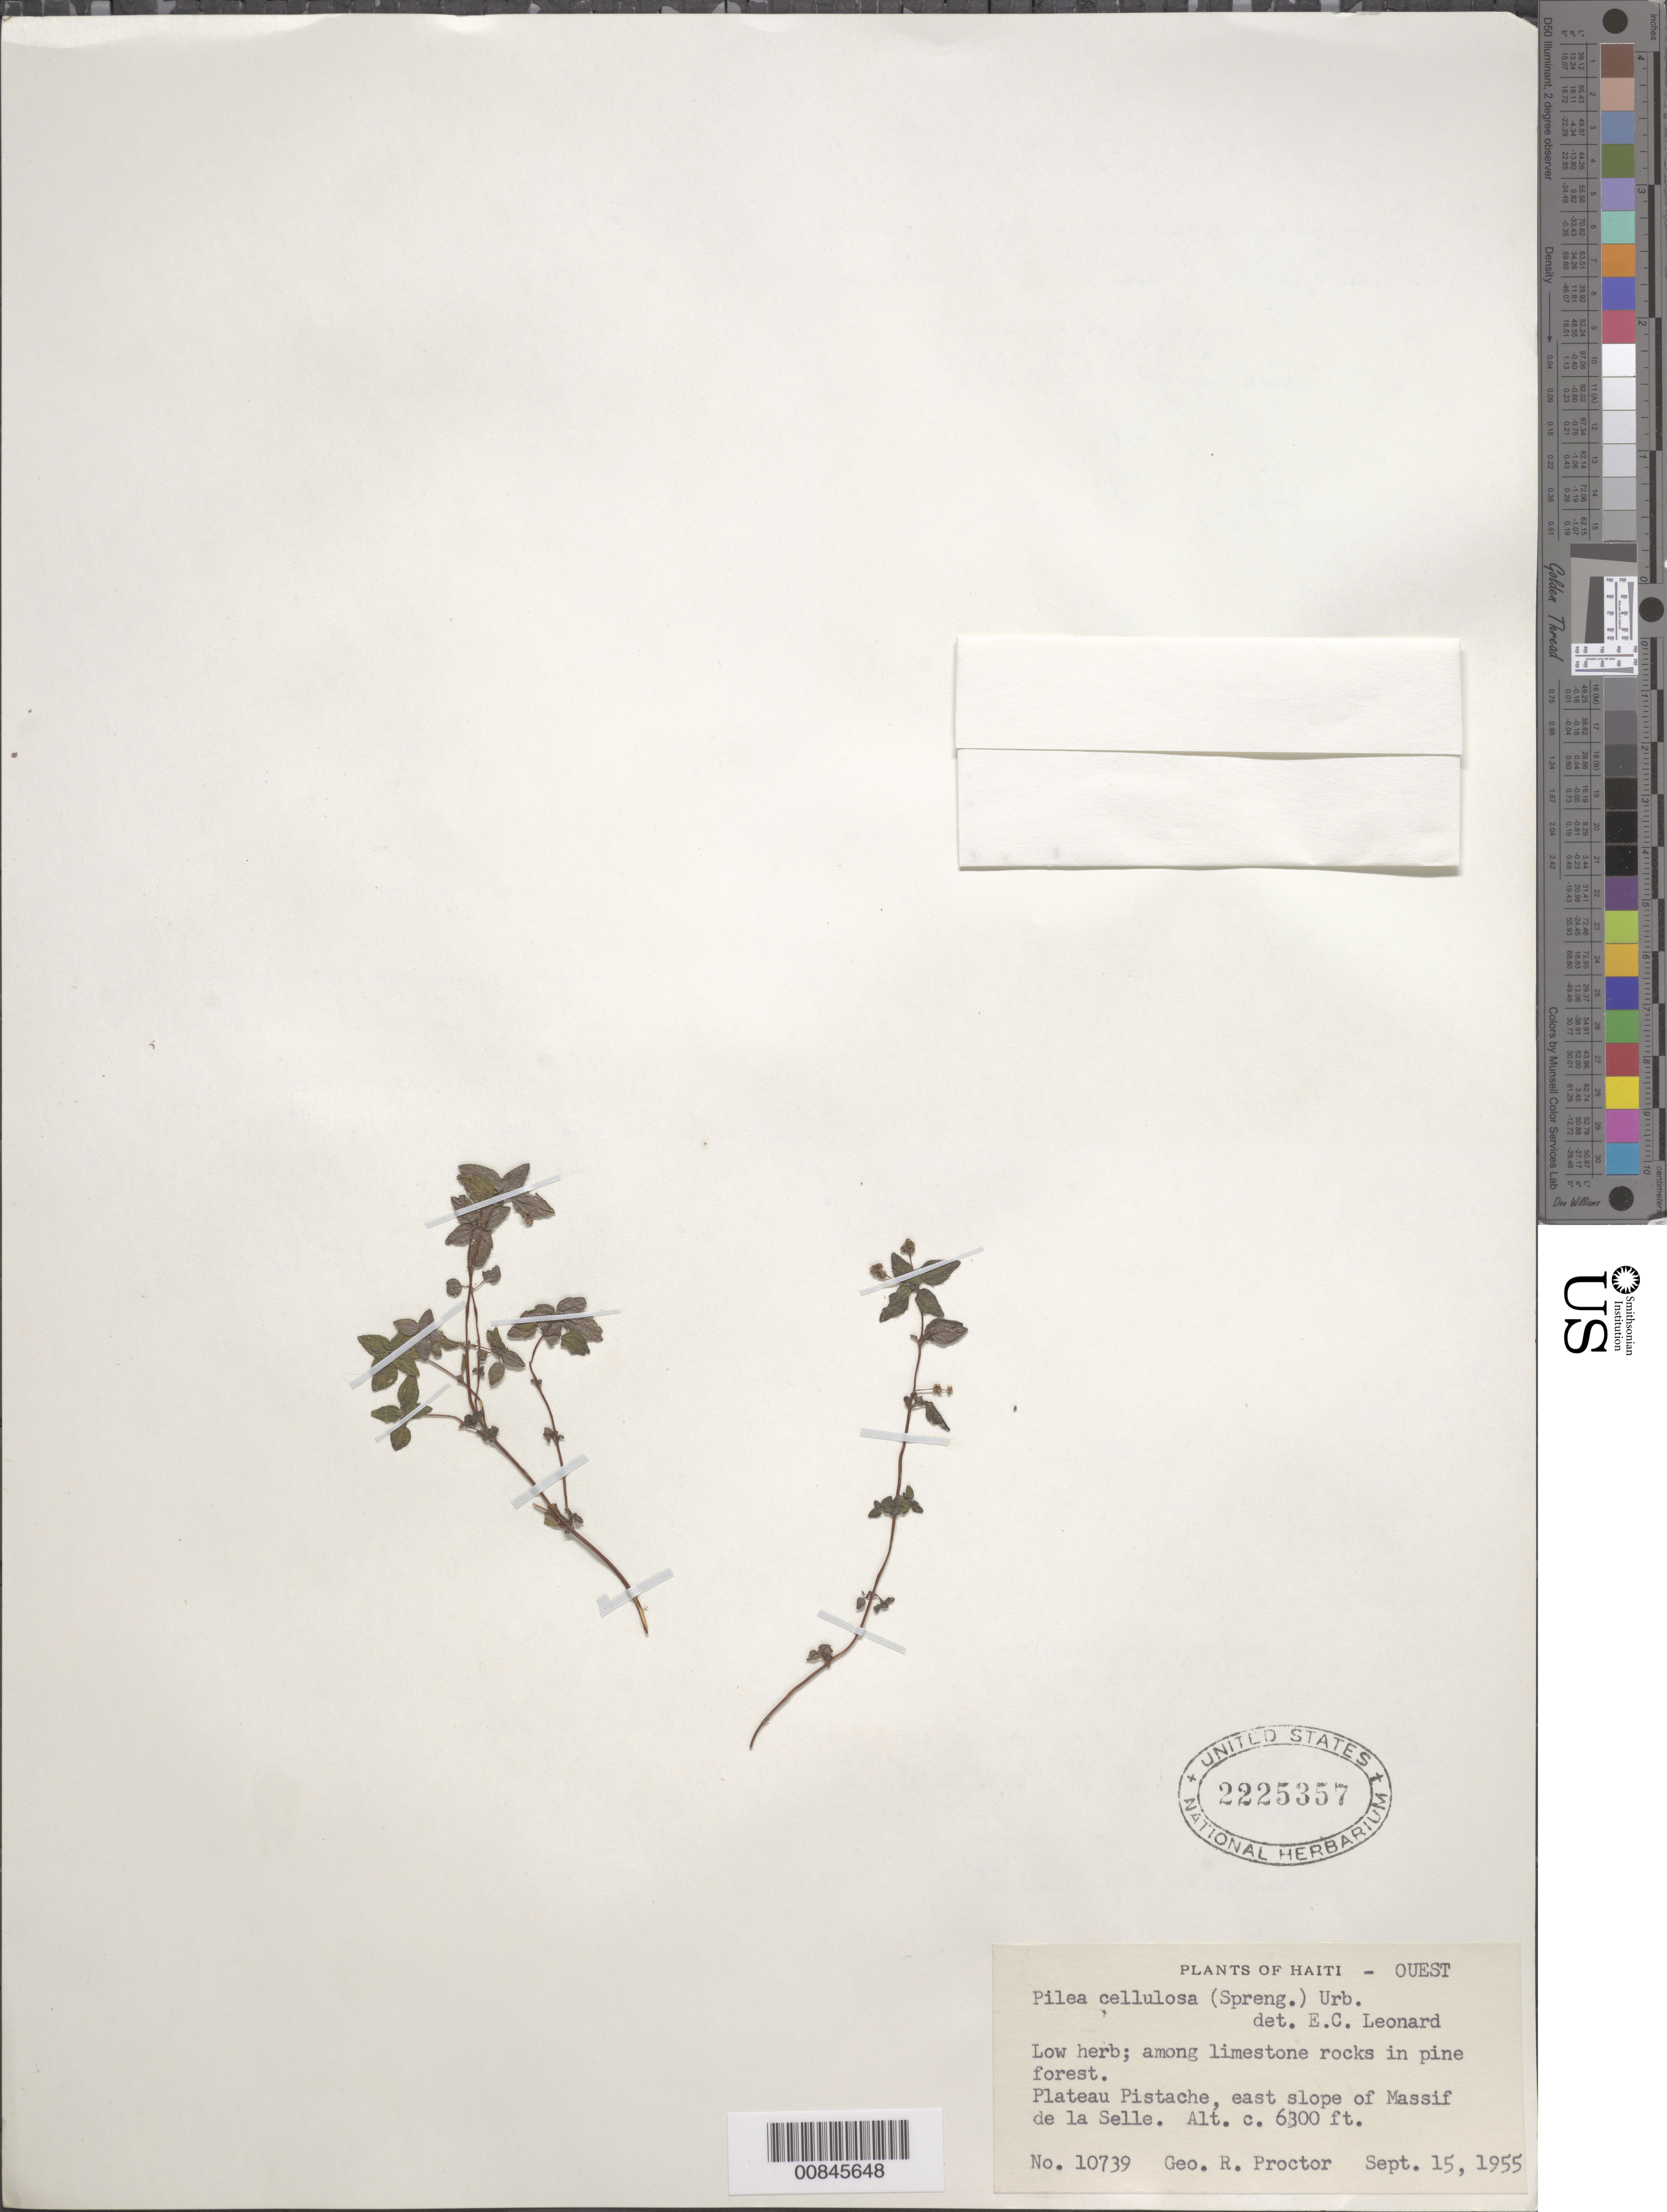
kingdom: Plantae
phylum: Tracheophyta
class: Magnoliopsida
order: Rosales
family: Urticaceae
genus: Pilea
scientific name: Pilea cellulosa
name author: Urb.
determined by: Leonard, Emery C., (US)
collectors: G. R. Proctor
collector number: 10739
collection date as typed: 15 Sep 1955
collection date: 1955-09-15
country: Haiti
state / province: Ouest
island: Hispaniola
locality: Plateau Pistache, east slope of Massif de la Selle.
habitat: Among limestone rocks in pine forest.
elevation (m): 1920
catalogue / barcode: US 2225357